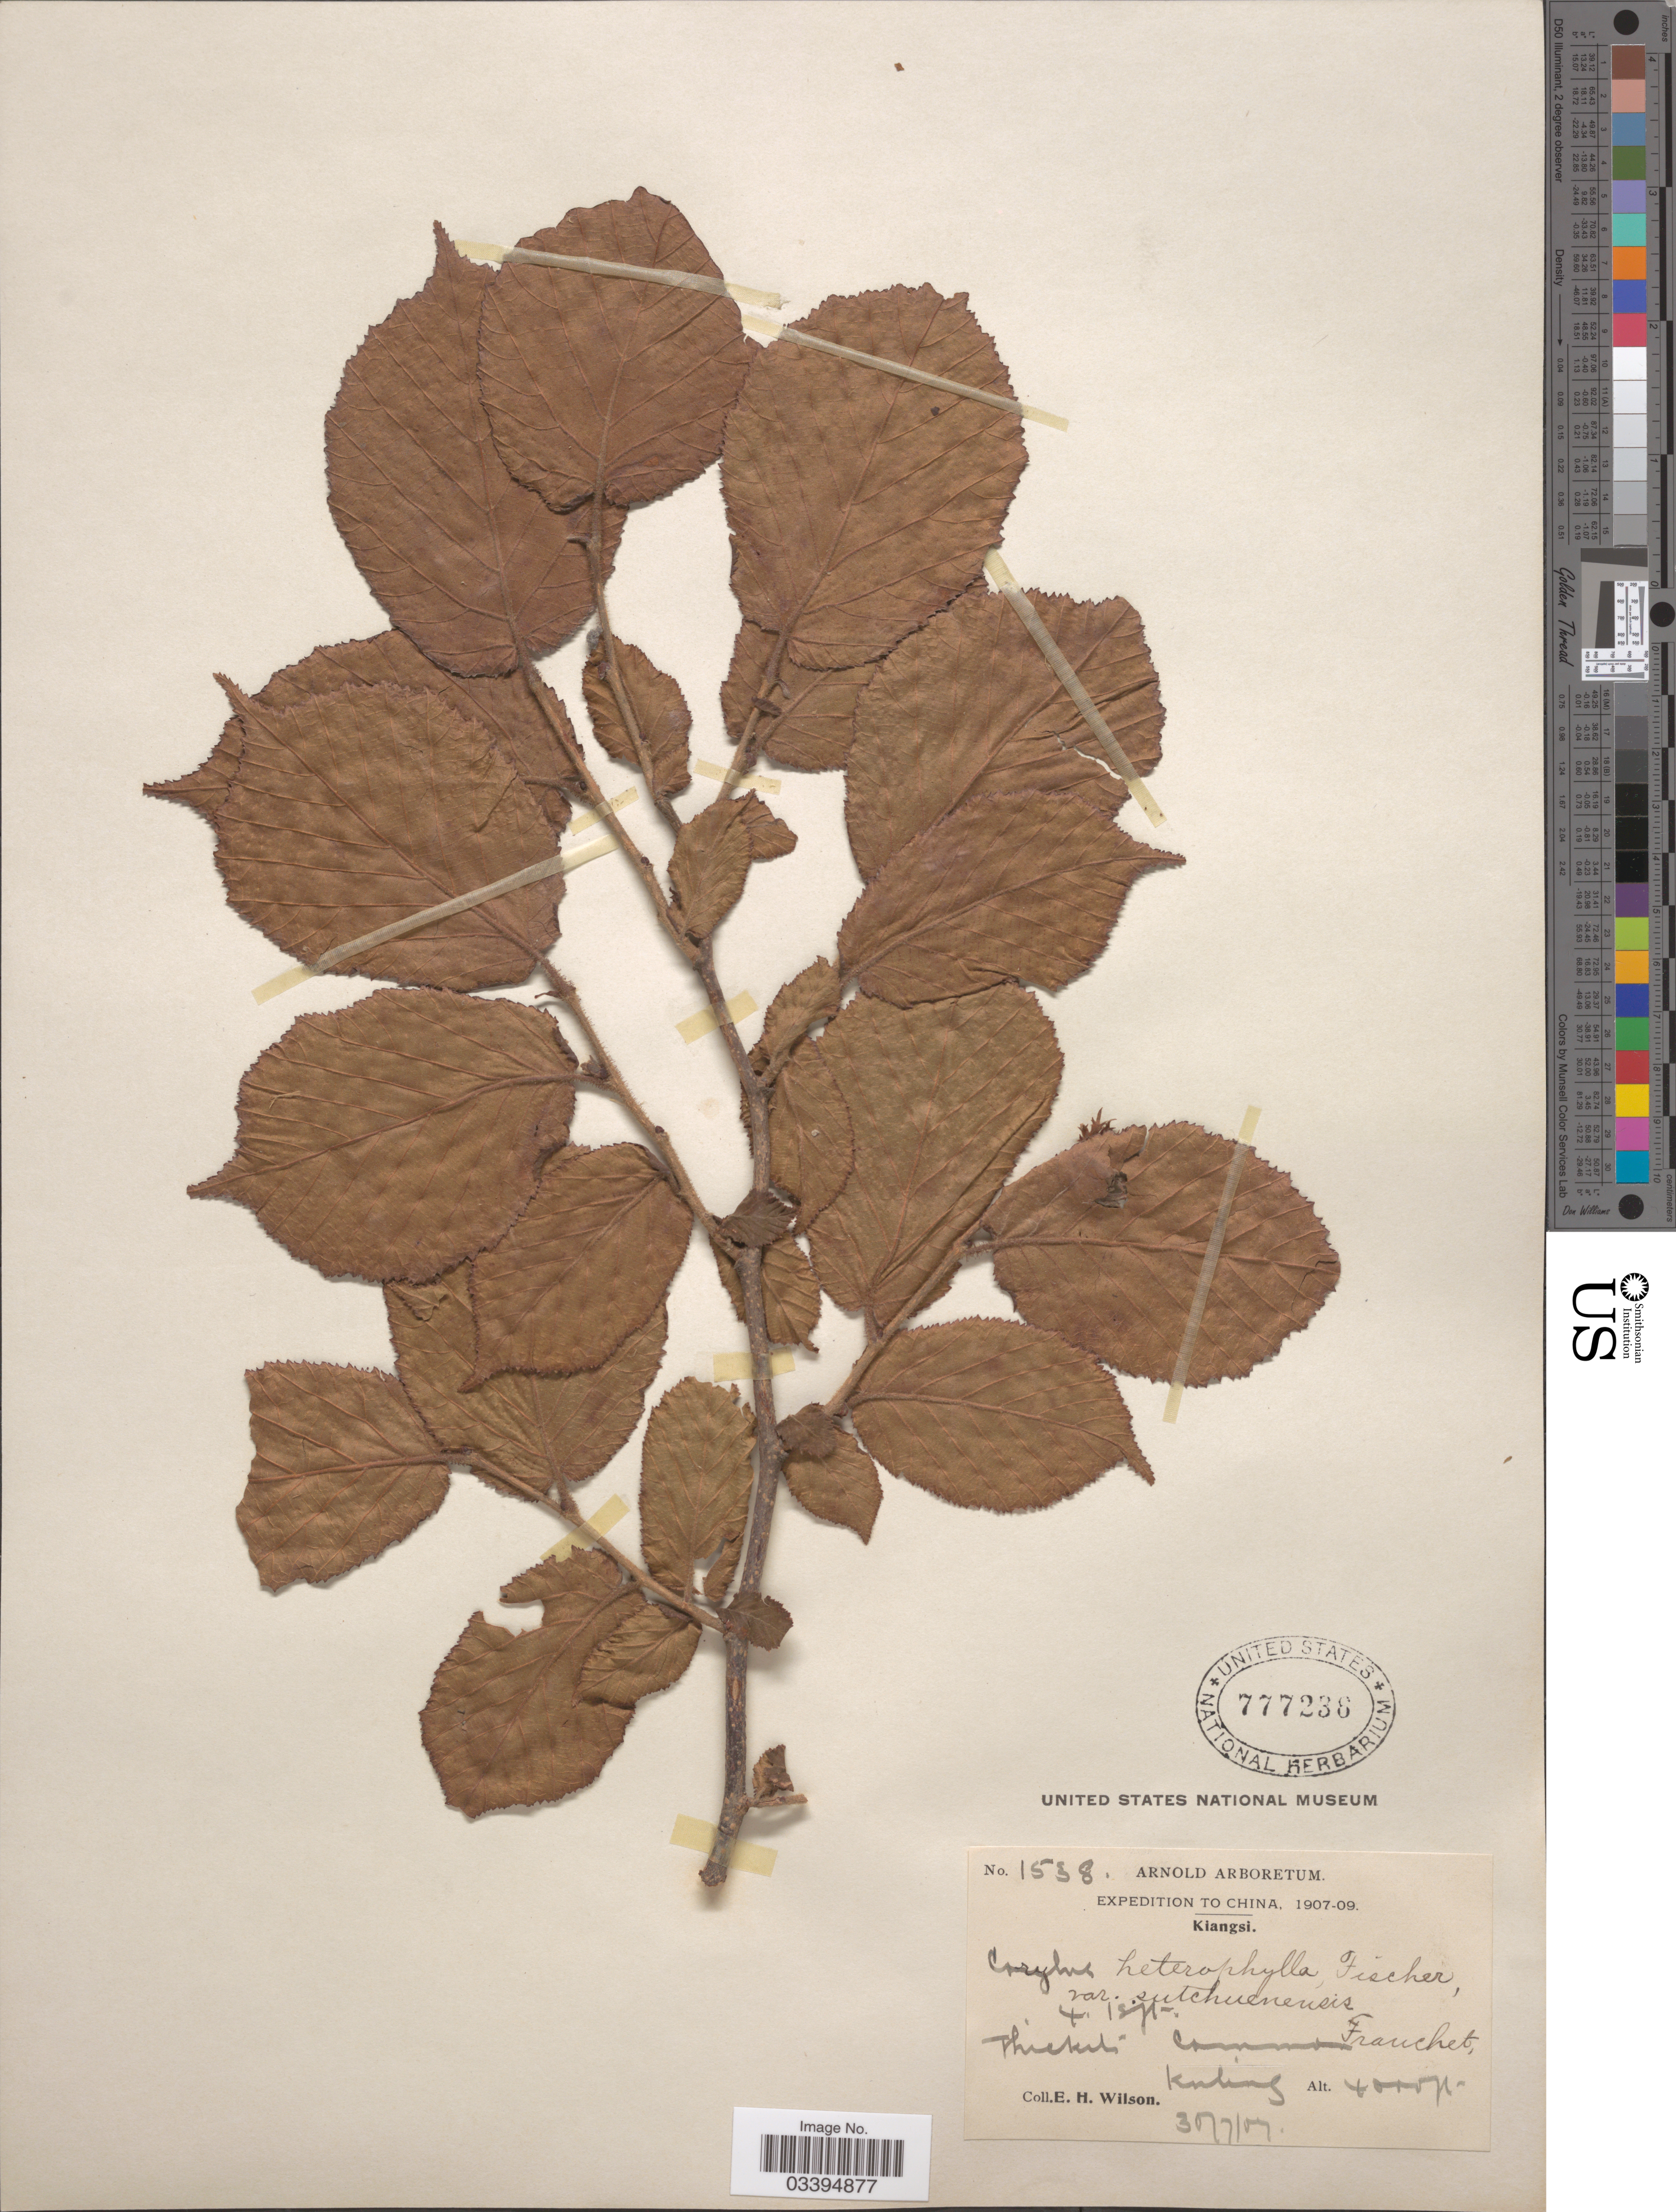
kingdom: Plantae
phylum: Tracheophyta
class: Magnoliopsida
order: Fagales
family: Betulaceae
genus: Corylus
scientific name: Corylus heterophylla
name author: Fisch. ex Trautv.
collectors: E. Wilson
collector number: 1538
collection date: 1907-07-30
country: China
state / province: Jiangxi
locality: Kiangsi. Kuling.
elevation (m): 1219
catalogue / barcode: US 777236